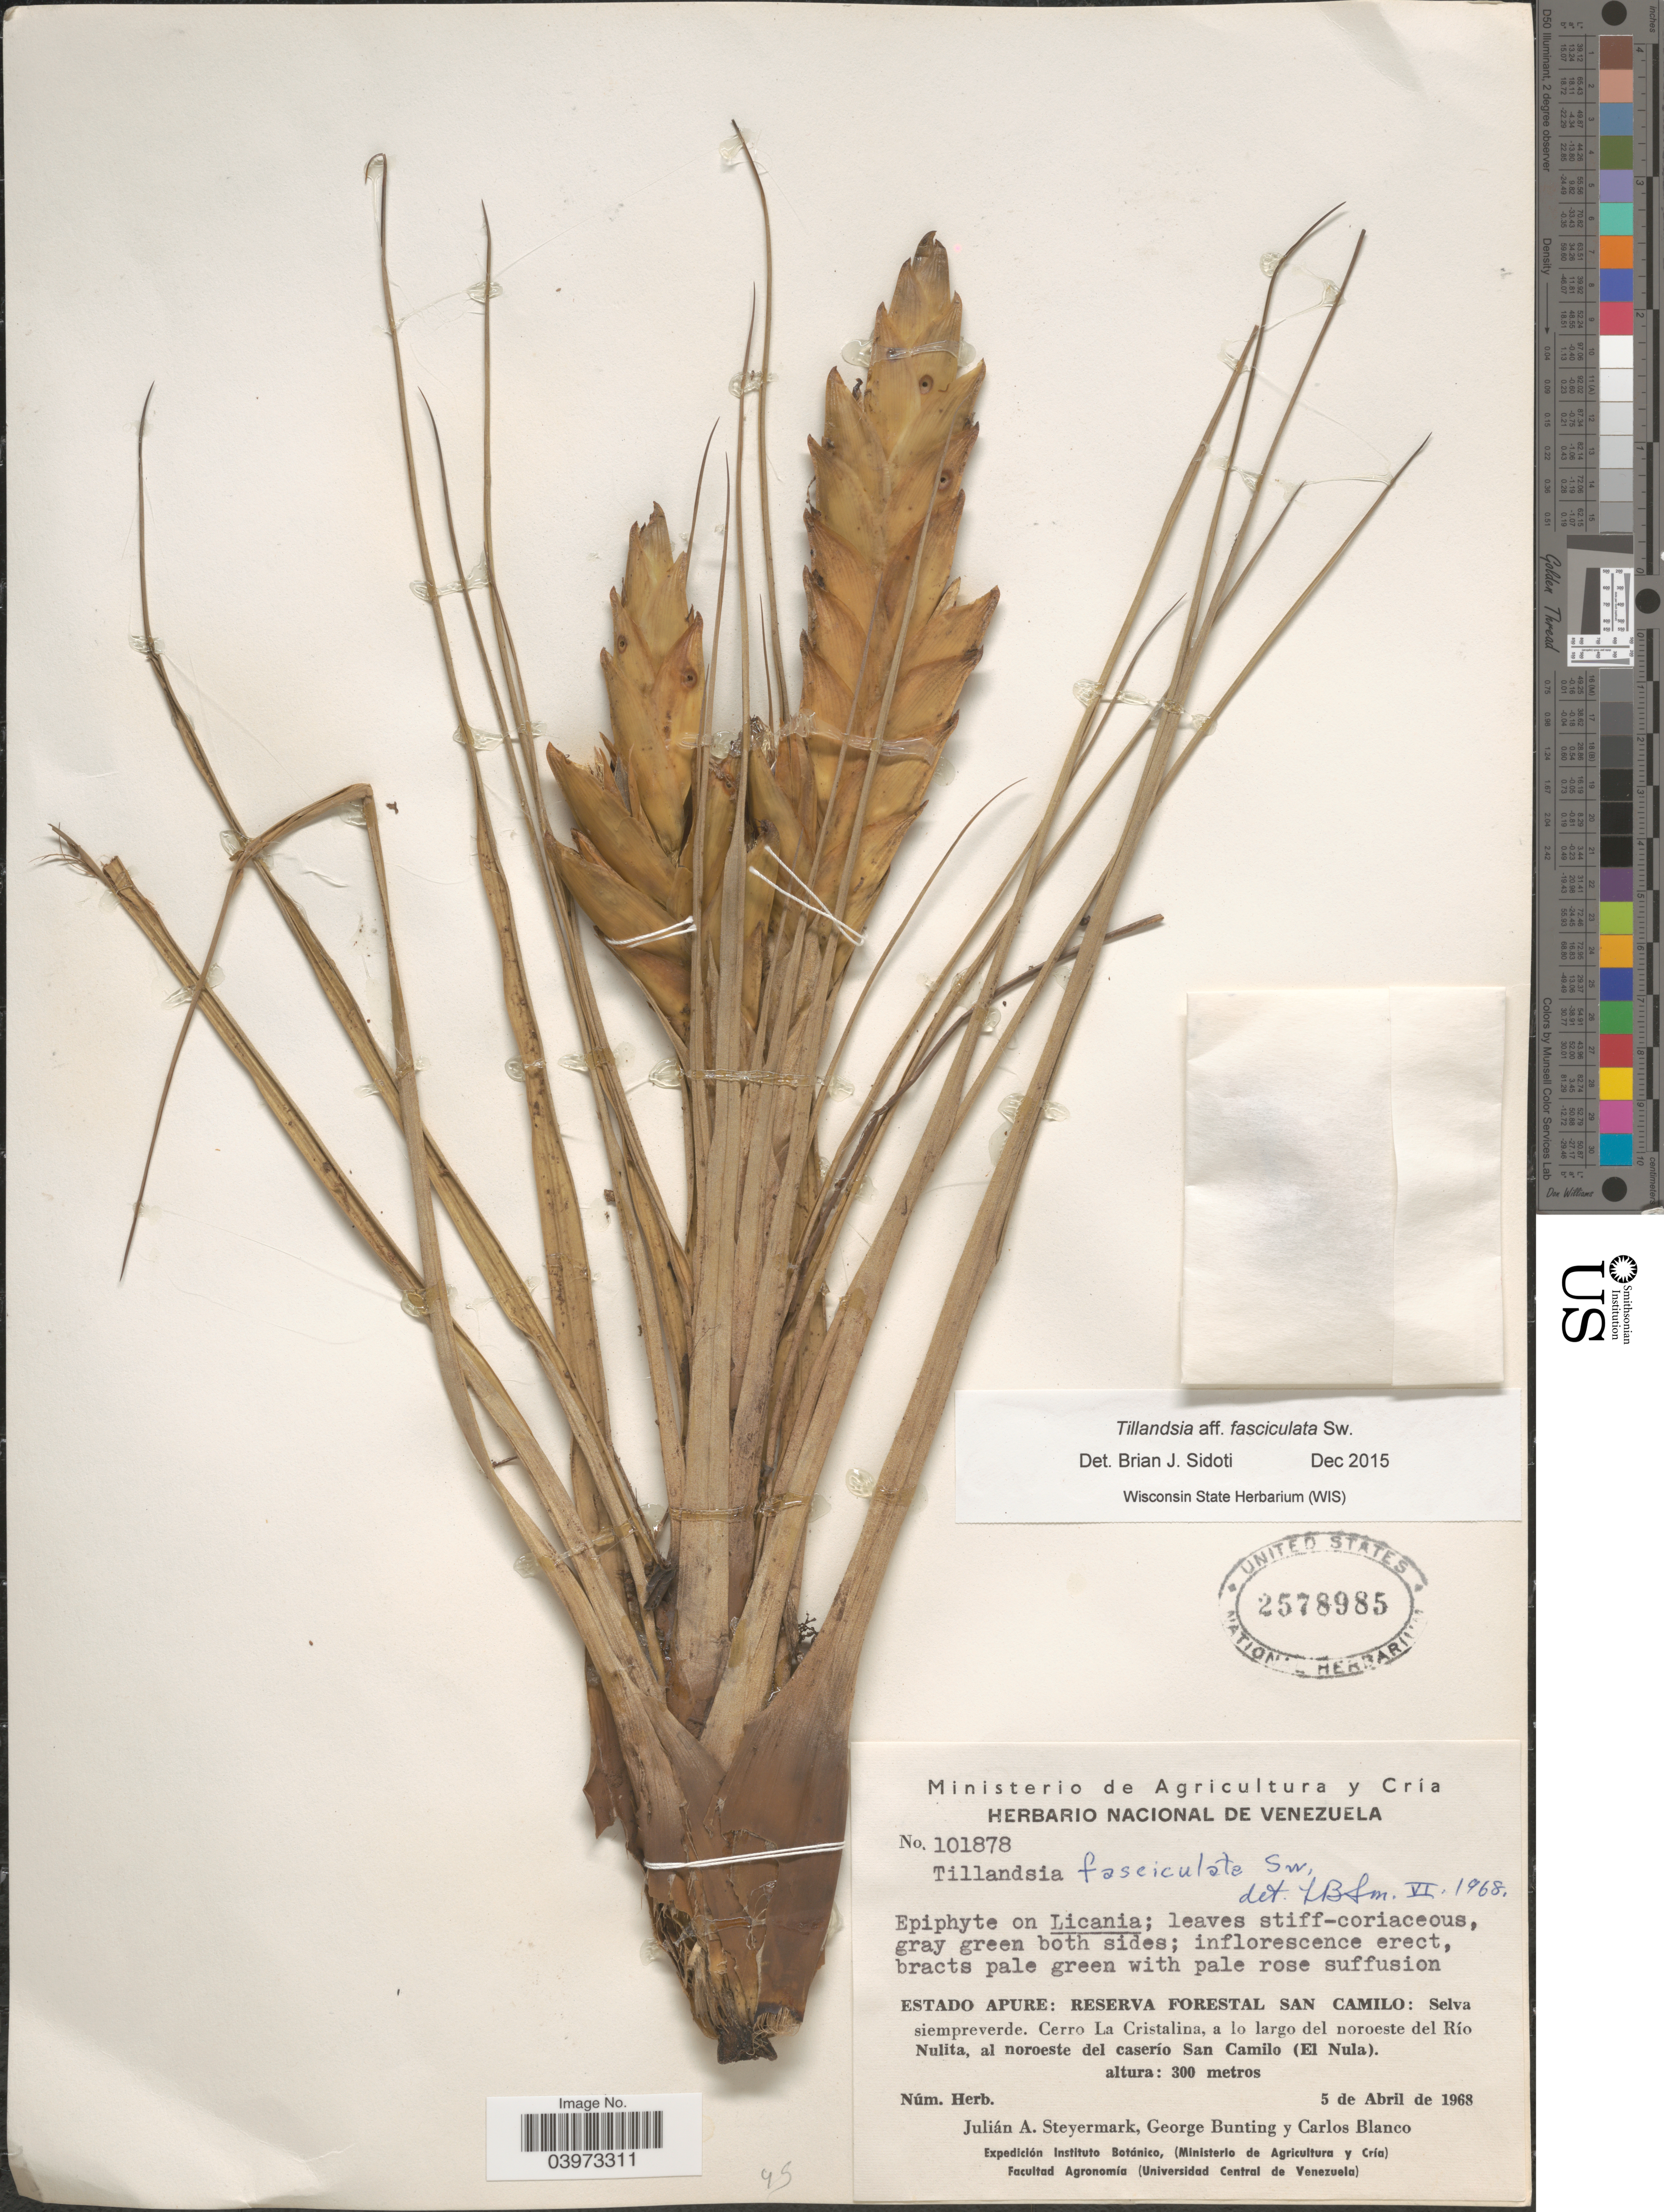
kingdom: Plantae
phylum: Tracheophyta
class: Liliopsida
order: Poales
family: Bromeliaceae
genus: Tillandsia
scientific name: Tillandsia fasciculata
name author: Sw.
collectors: J. Steyermark, G. S. Bunting & C. Blanco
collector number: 101878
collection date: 1968-04-05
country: Venezuela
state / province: Apure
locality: Reserva Forestal San Camilo: Selva siempreverde. Cerro La Cristalina, a lo largo del noroeste del Río Nulita, al noroeste del caserío San Camilo (El Nula).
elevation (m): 300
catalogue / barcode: US 2578985